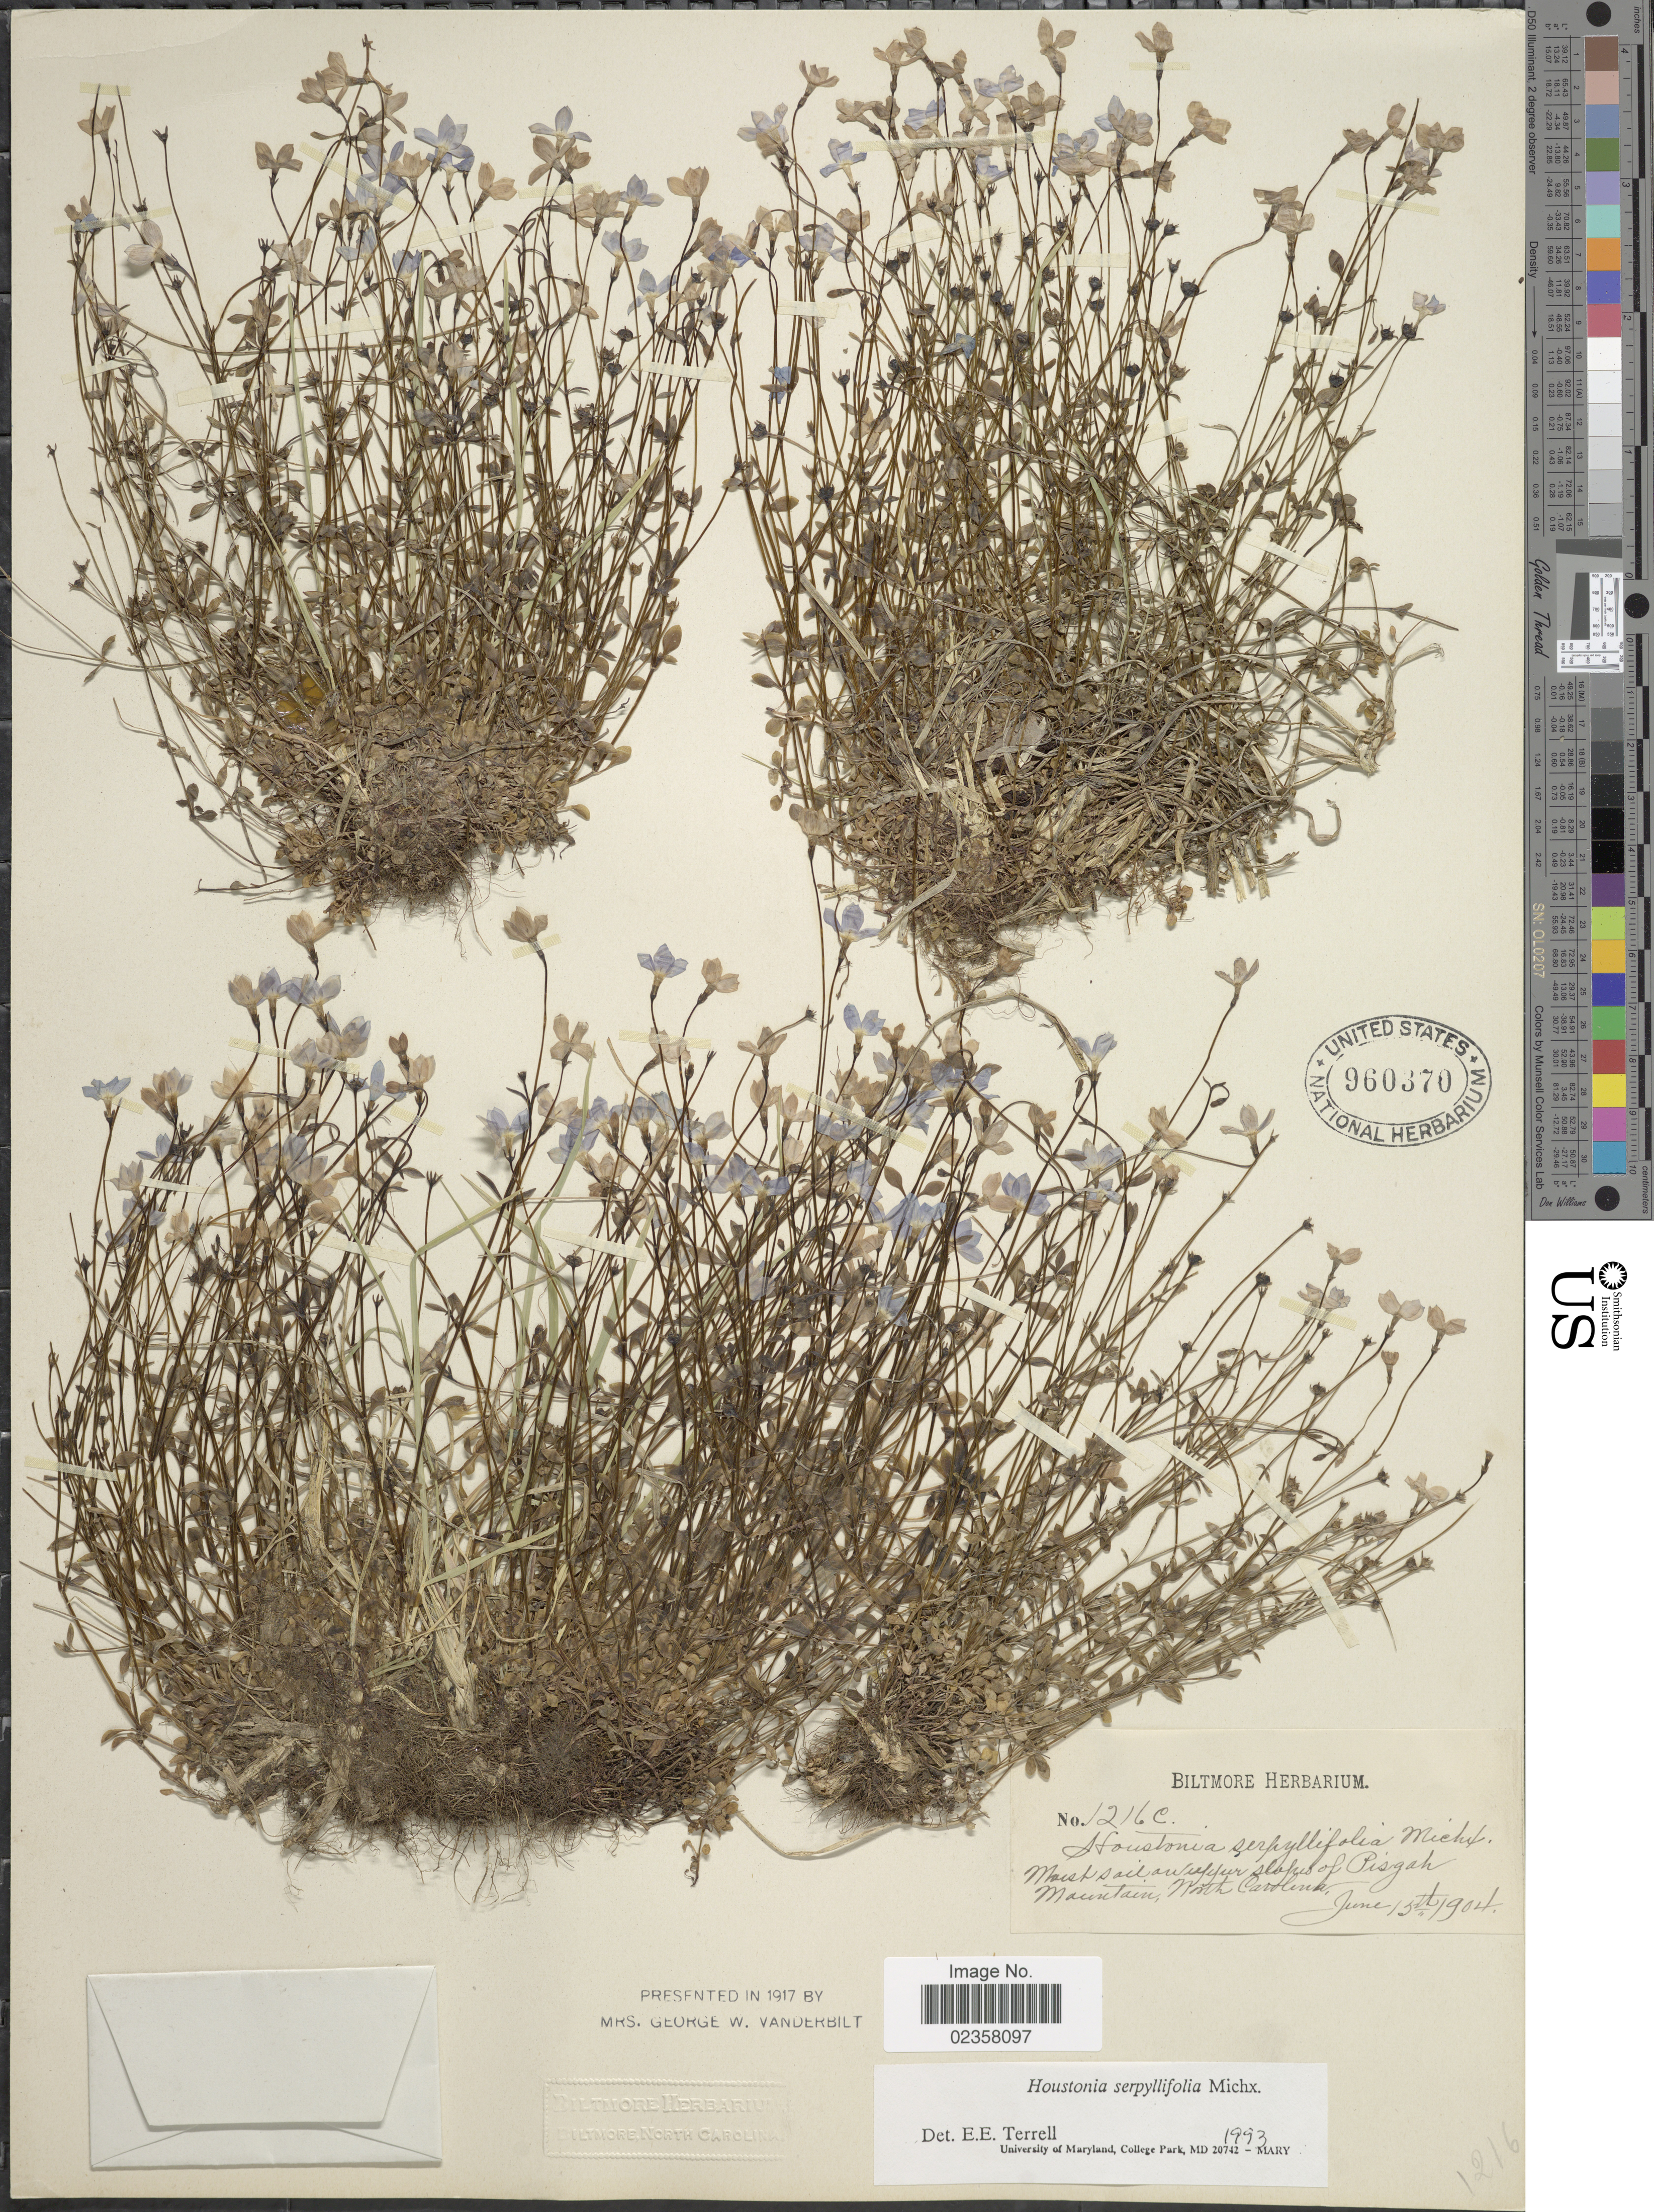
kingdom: Plantae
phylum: Tracheophyta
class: Magnoliopsida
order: Gentianales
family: Rubiaceae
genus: Houstonia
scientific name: Houstonia serpyllifolia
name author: Michx.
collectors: ex herb. Biltmore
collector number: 1216C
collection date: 1904-06-15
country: United States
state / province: North Carolina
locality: Upper slopes of Pisgah Mountain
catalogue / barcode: US 960370